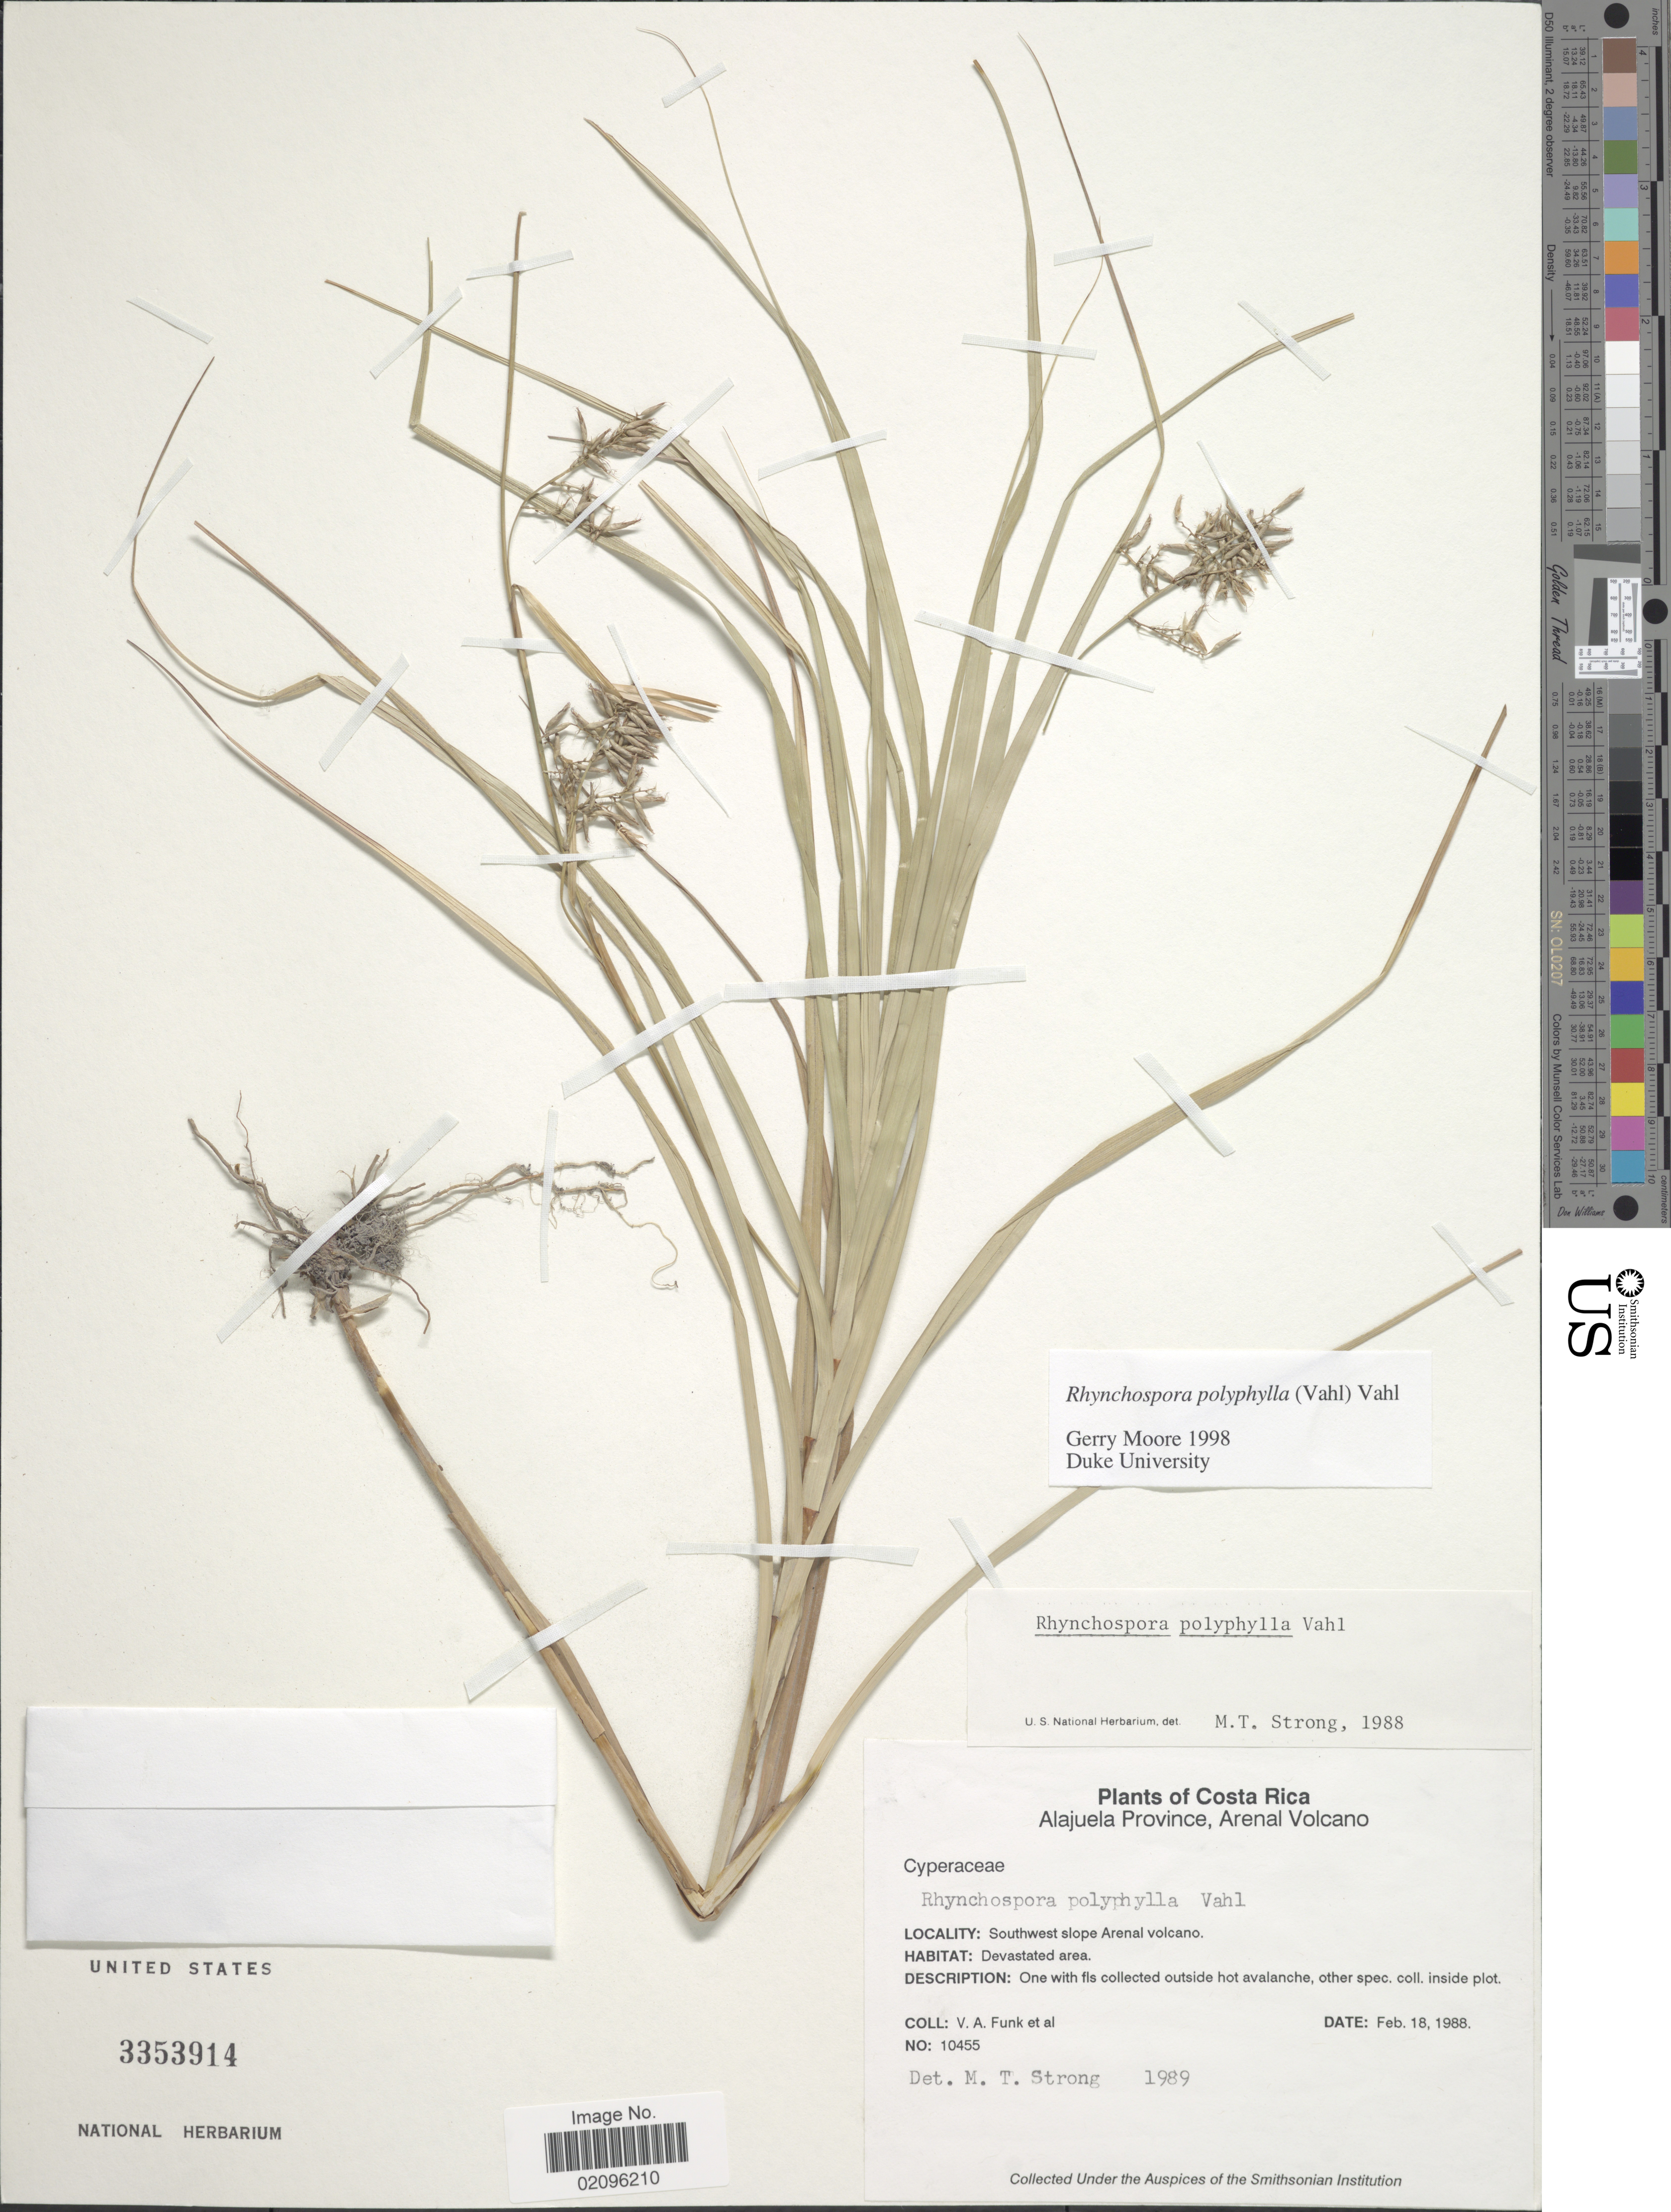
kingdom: Plantae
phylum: Tracheophyta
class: Liliopsida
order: Poales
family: Cyperaceae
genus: Rhynchospora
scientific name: Rhynchospora polyphylla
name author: (Vahl) Vahl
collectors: V. Funk & et al.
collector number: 10455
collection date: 1988-02-18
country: Costa Rica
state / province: Alajuela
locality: Arenal Volcano, Southwest slope Arenal Volcano.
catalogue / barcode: US 3353914